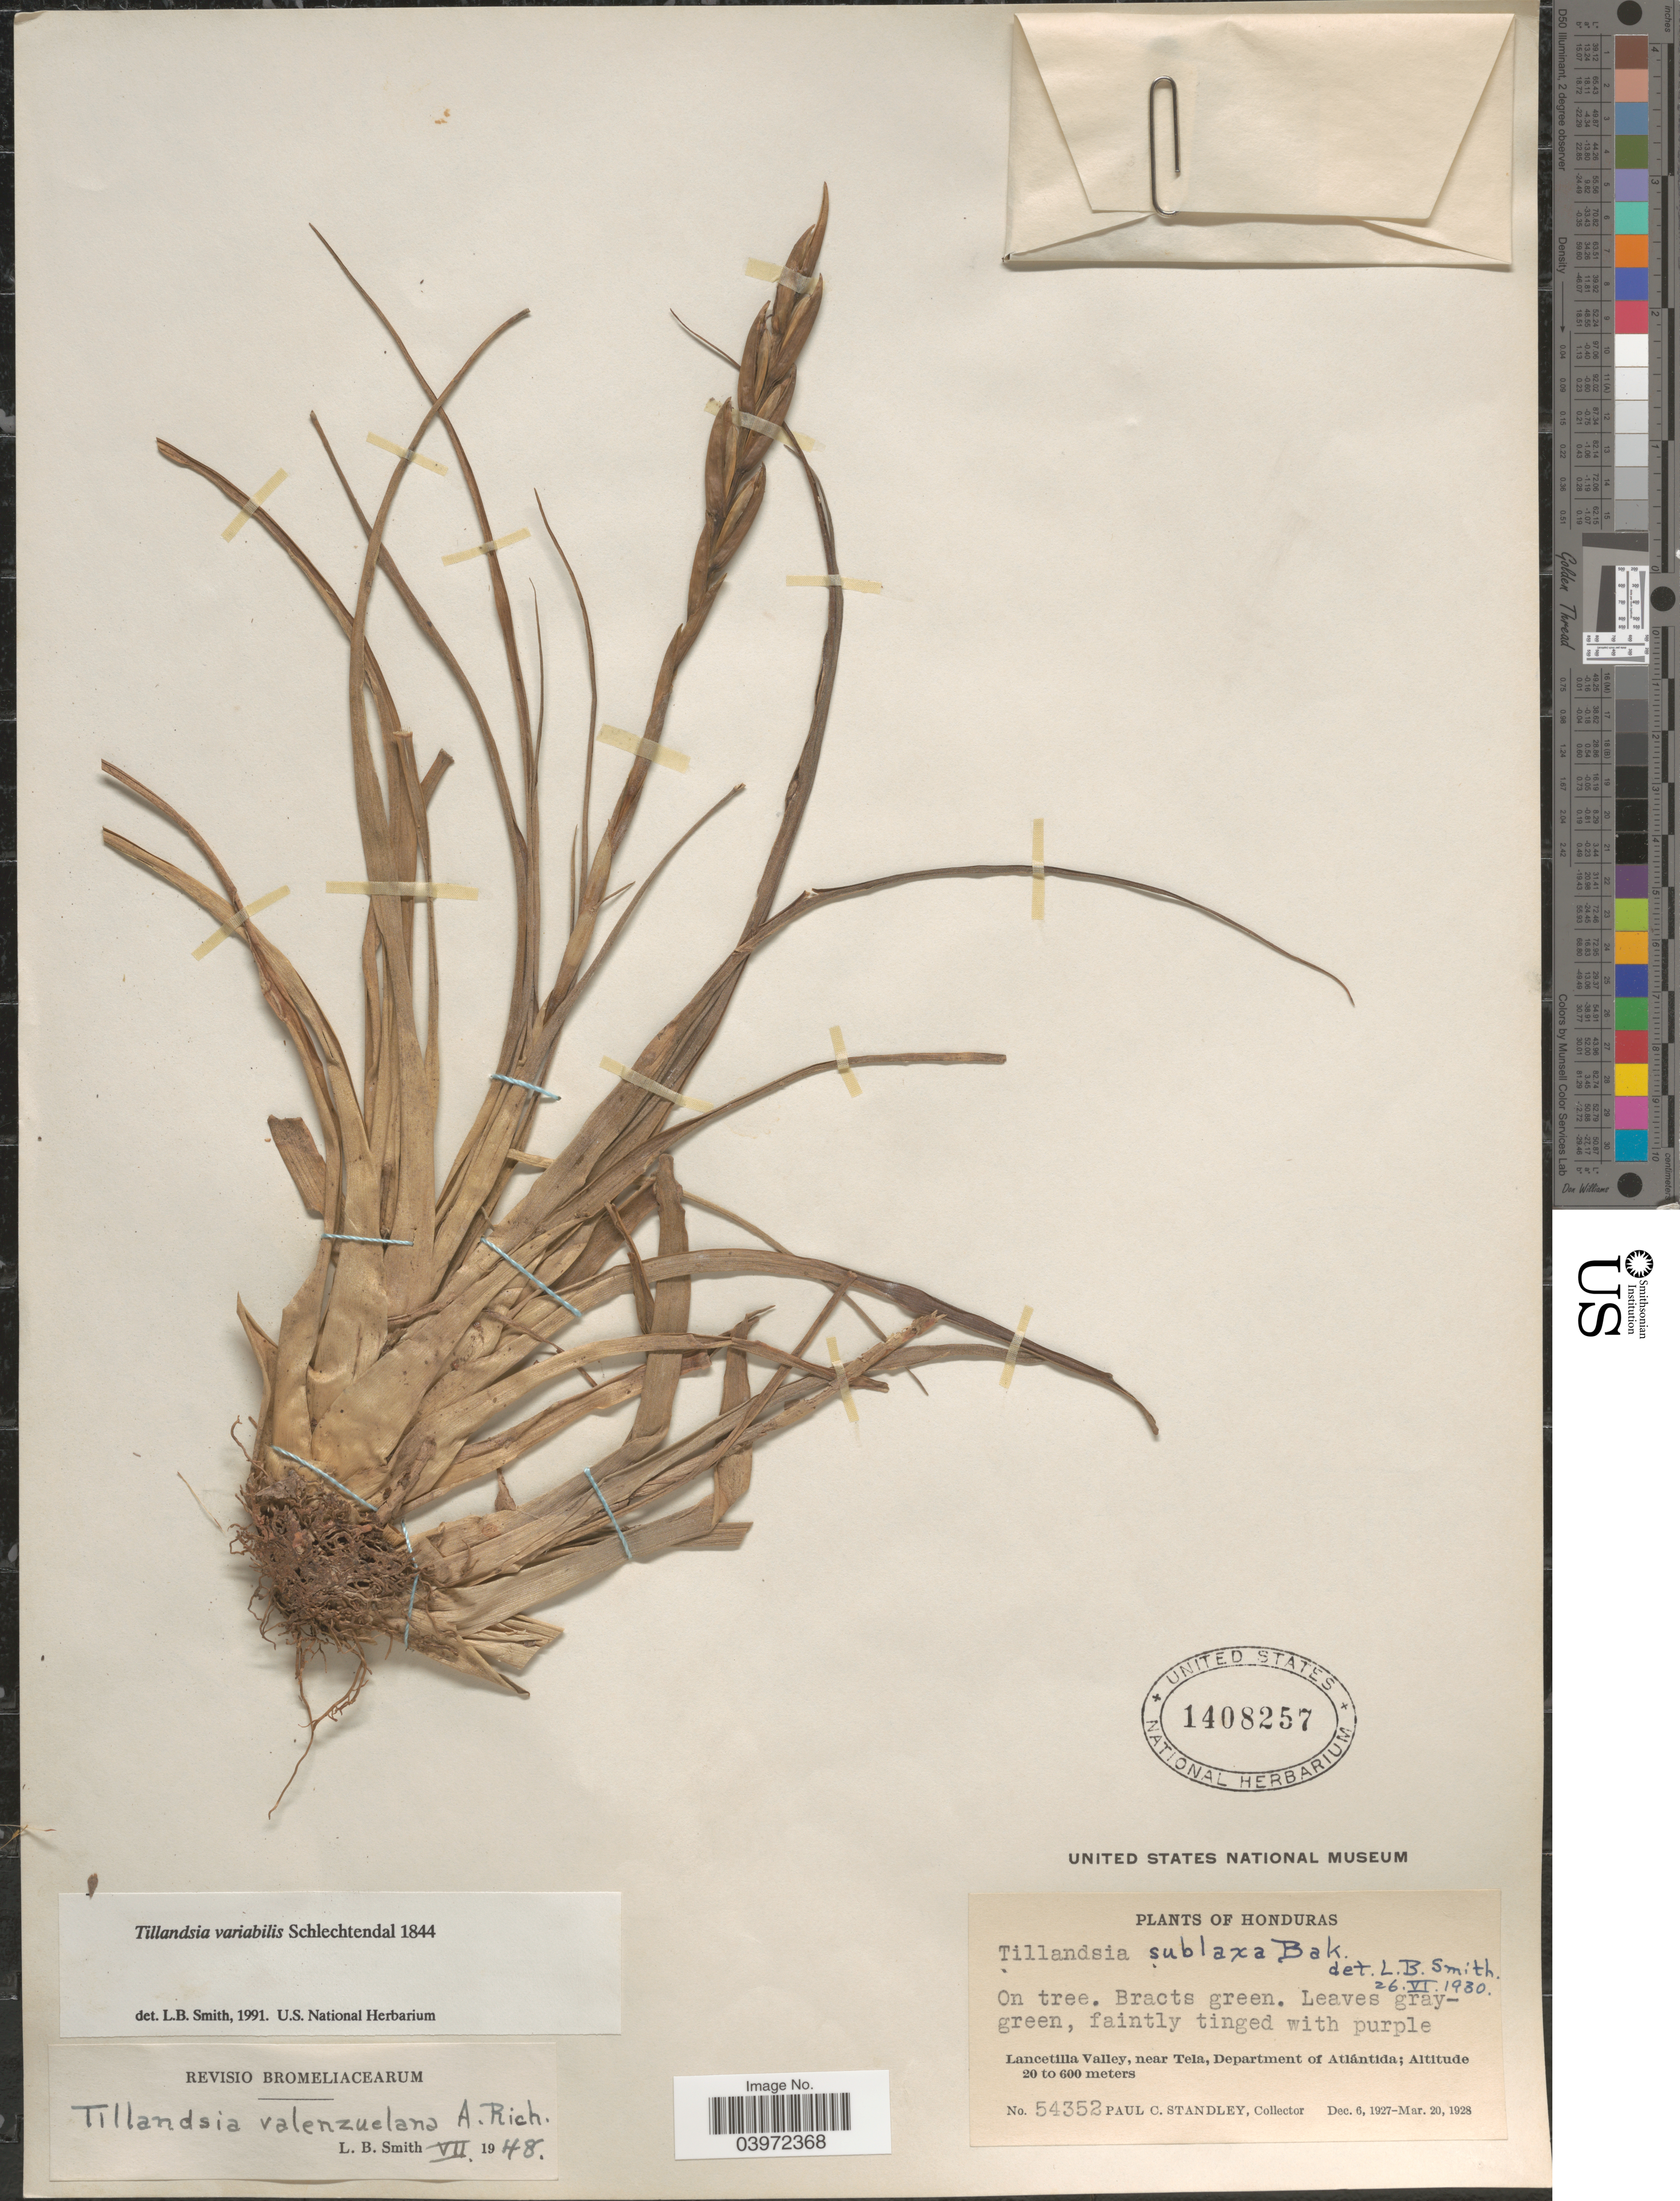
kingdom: Plantae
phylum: Tracheophyta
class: Liliopsida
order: Poales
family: Bromeliaceae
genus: Tillandsia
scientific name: Tillandsia variabilis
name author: Schltdl.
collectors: P. C. Standley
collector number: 54352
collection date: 1927-12-06/1928-03-20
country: Honduras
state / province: Atlantida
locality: Lancetilla Valley, near Tela, Department of Atlántida.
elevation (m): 20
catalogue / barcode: US 1408257